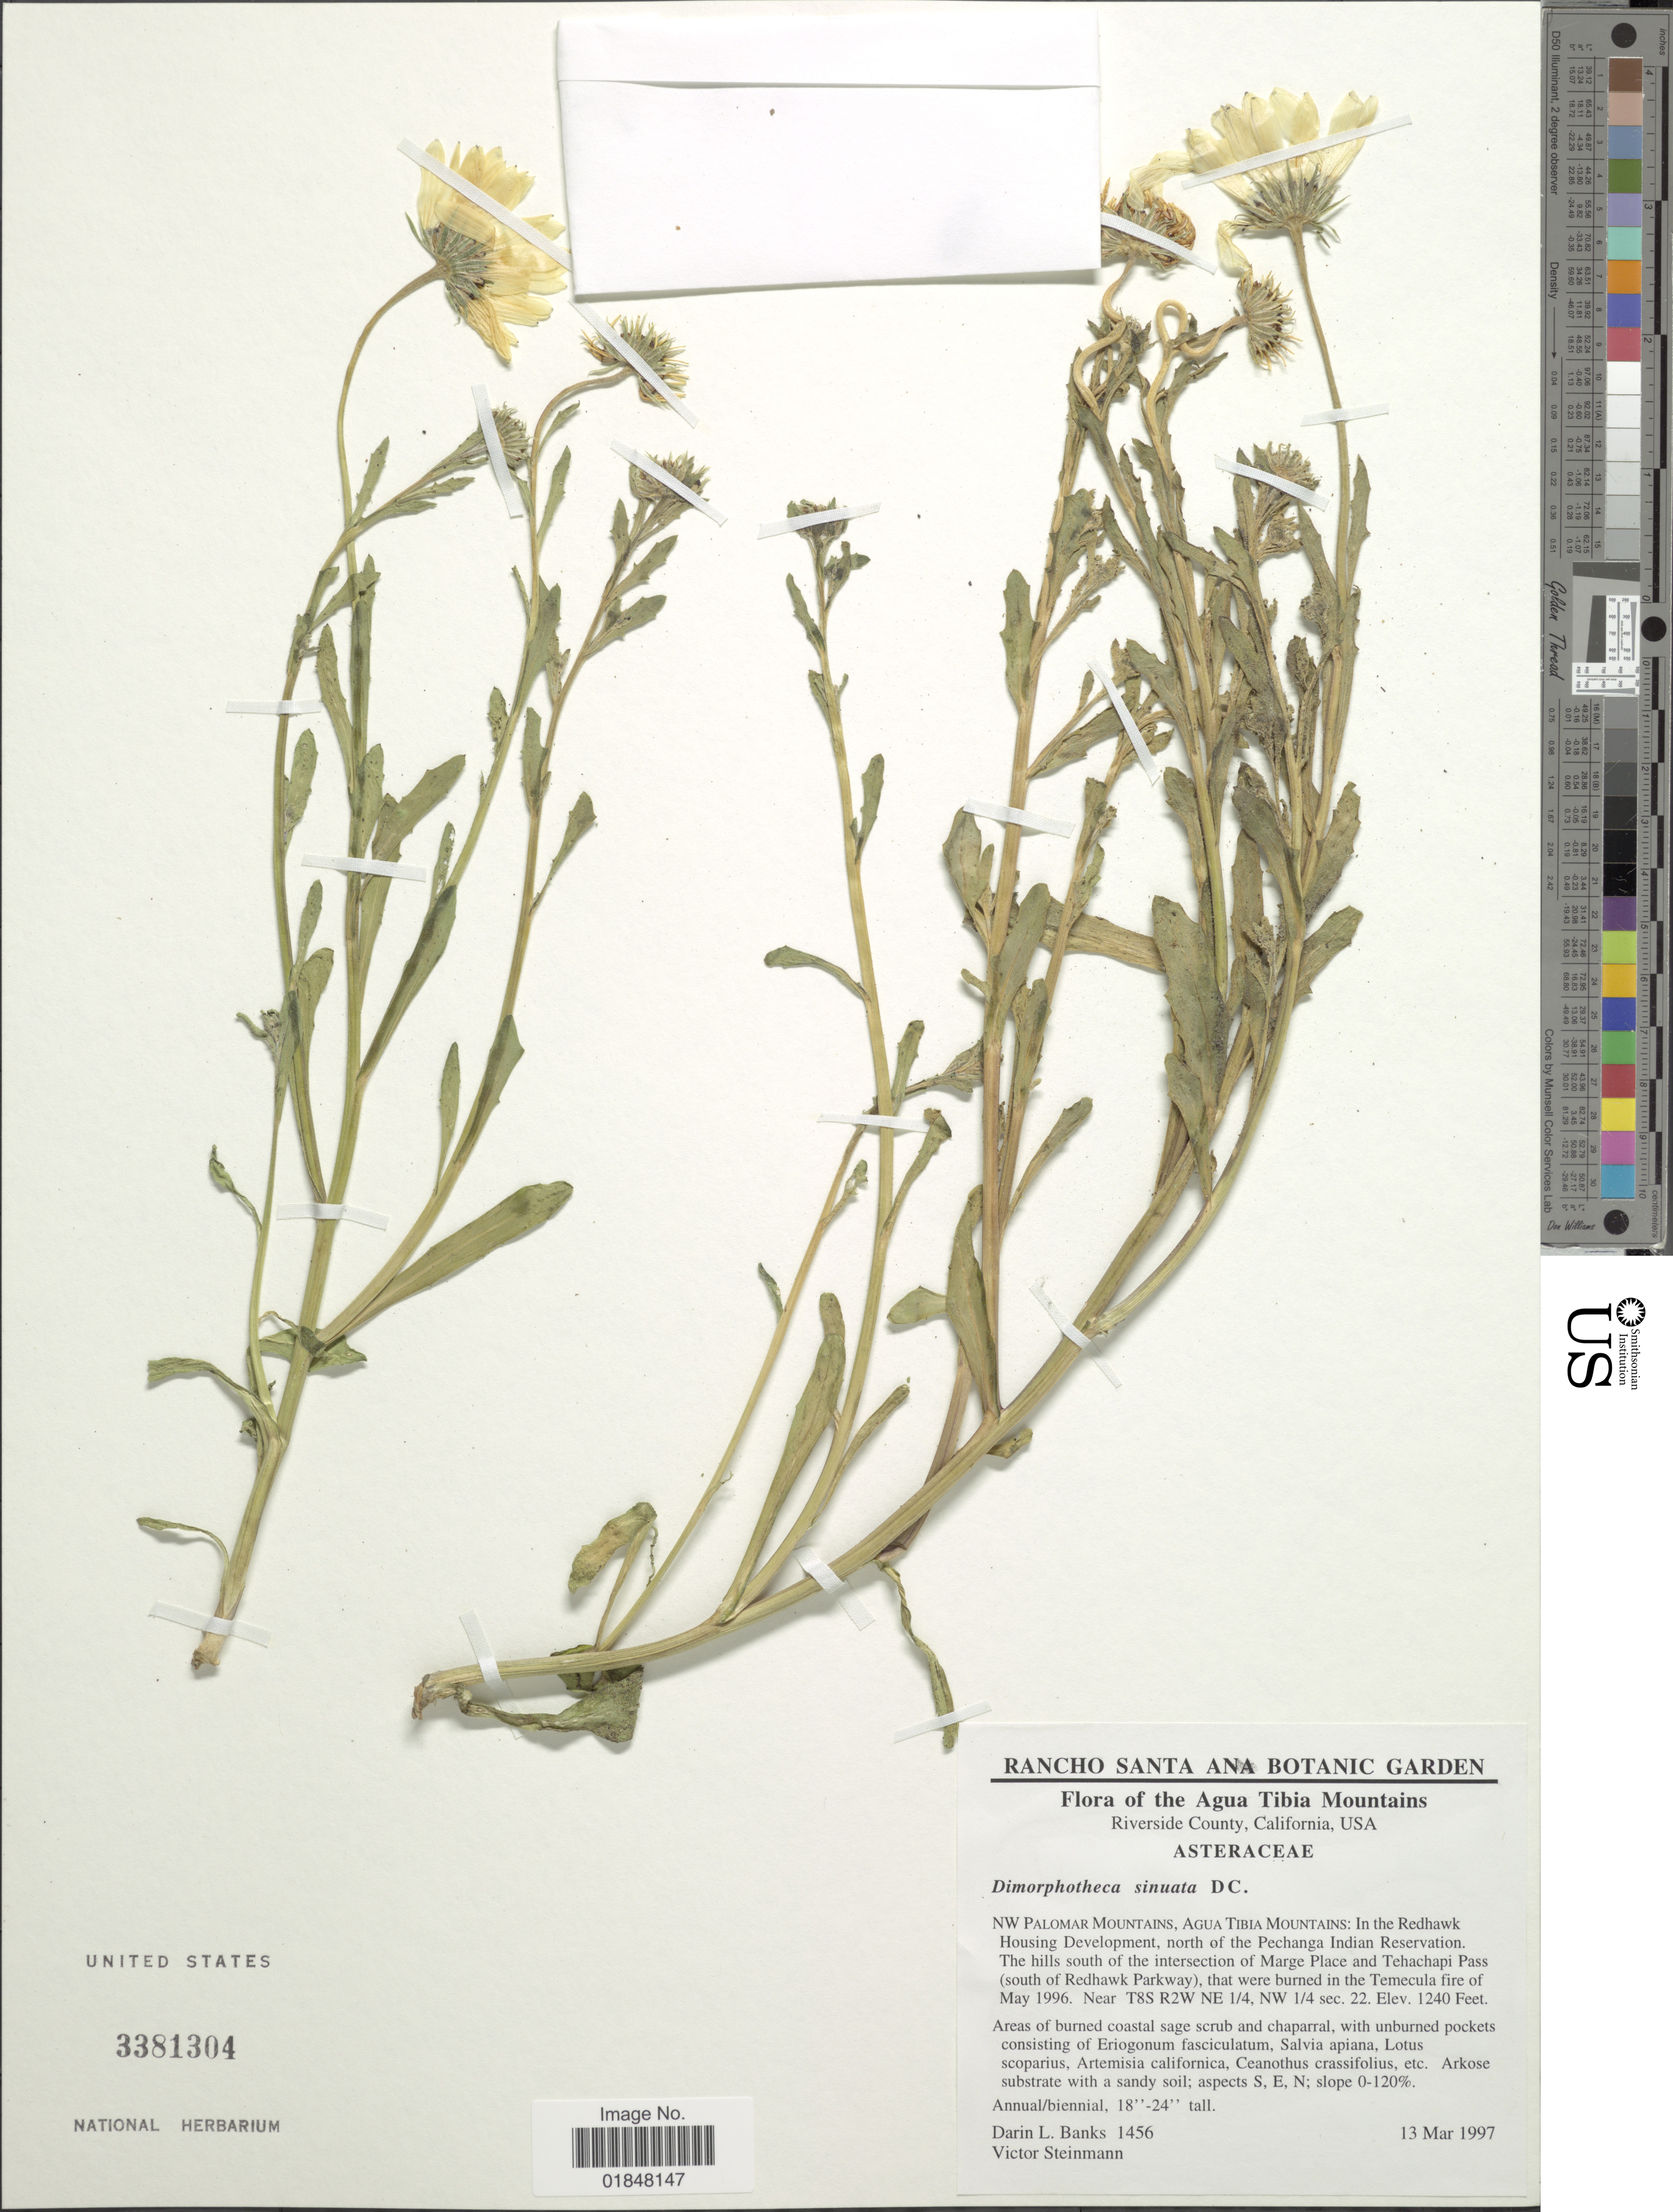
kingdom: Plantae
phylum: Tracheophyta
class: Magnoliopsida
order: Asterales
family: Asteraceae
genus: Dimorphotheca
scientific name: Dimorphotheca sinuata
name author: DC.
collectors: D. Banks & V. W. Steinmann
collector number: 1456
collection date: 1997-03-13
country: United States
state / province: California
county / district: Riverside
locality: Agua Tibia Mountains, Riverside County, NW Palomar Mountains. Agua Tibia Mountains: In the Redhawk Housing Development, north of the Pechanga Indian Reservation. The hills south of the intersection of Marge Place and Tehacapi Pass (south of Redhawk Parkway). Near T8S R2W NE 1/4 sec. 22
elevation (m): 378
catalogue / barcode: US 3381304